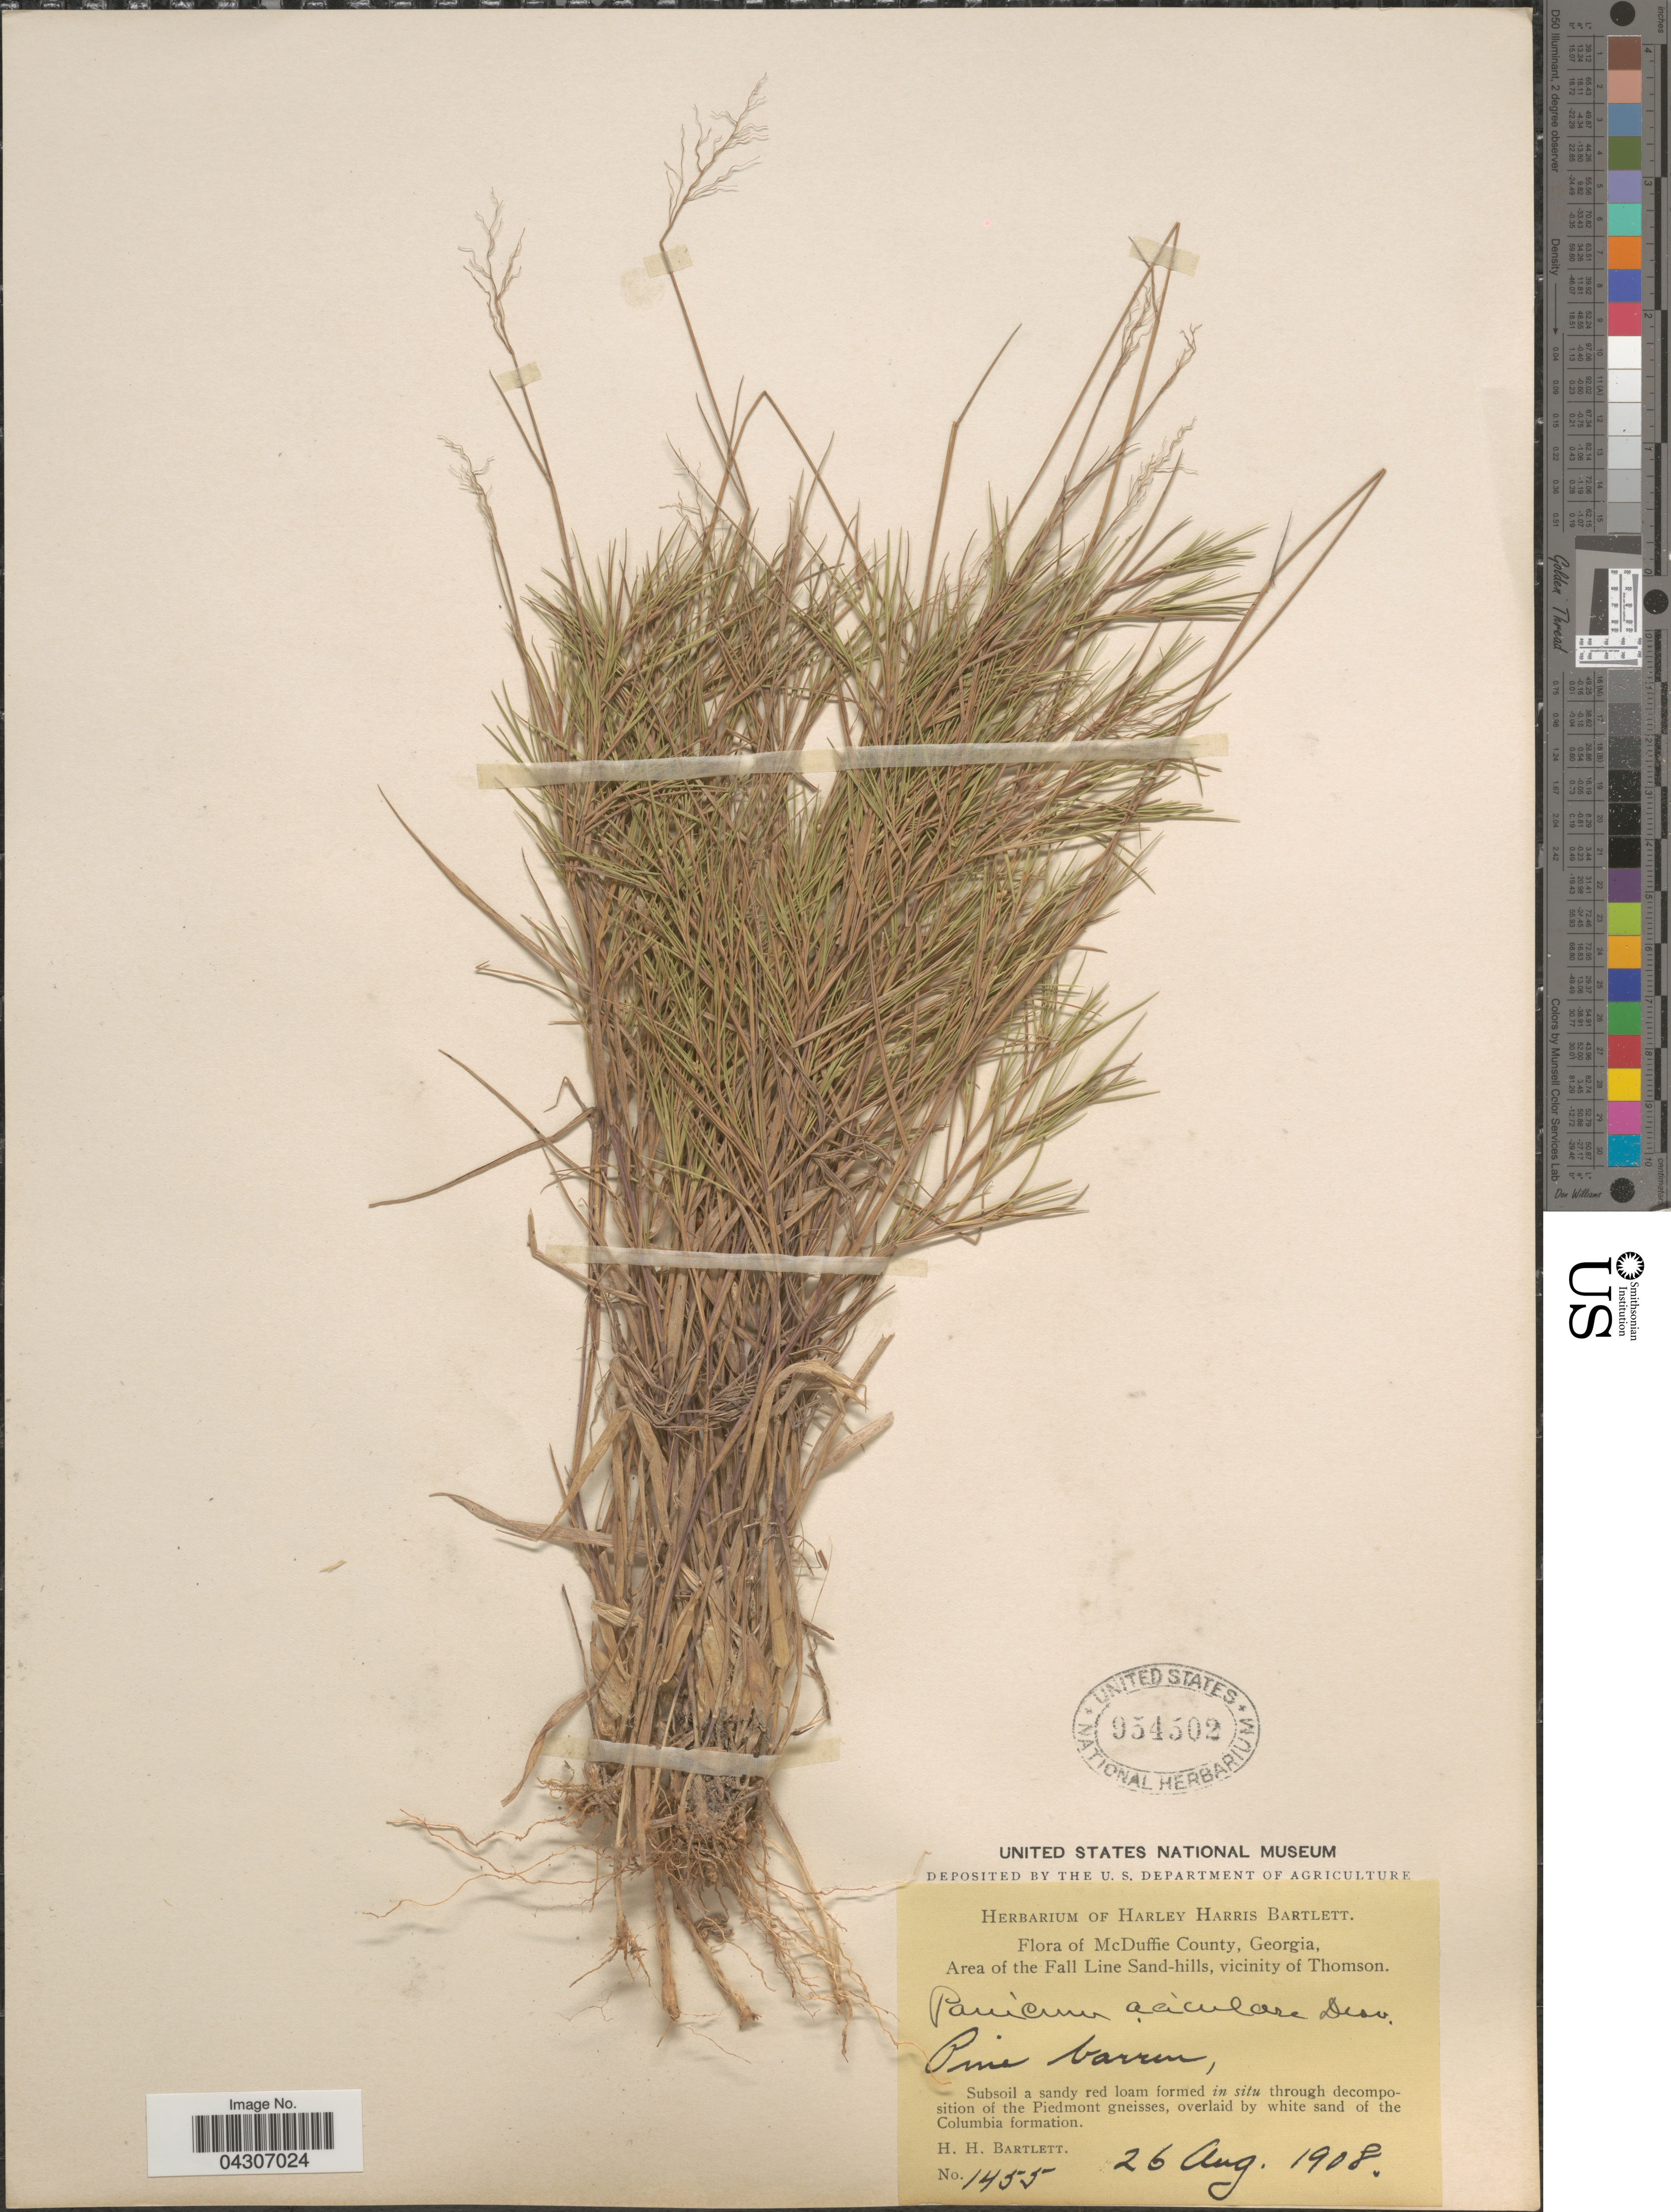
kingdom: Plantae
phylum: Tracheophyta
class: Liliopsida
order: Poales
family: Poaceae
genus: Dichanthelium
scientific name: Dichanthelium aciculare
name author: (Desv. ex Poir.) Gould & C.A. Clark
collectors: H. H. Bartlett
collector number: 1455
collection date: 1908-08-26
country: United States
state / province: Georgia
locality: McDuffie County. Area of the Fall Line Sand-hills, vicinity of Thomson. Pine barren, subsoil a sandy red loam formed in situ through decomposition of the Piedmont gneisses, overlaid by white sand of the Columbia formation.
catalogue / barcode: US 954502